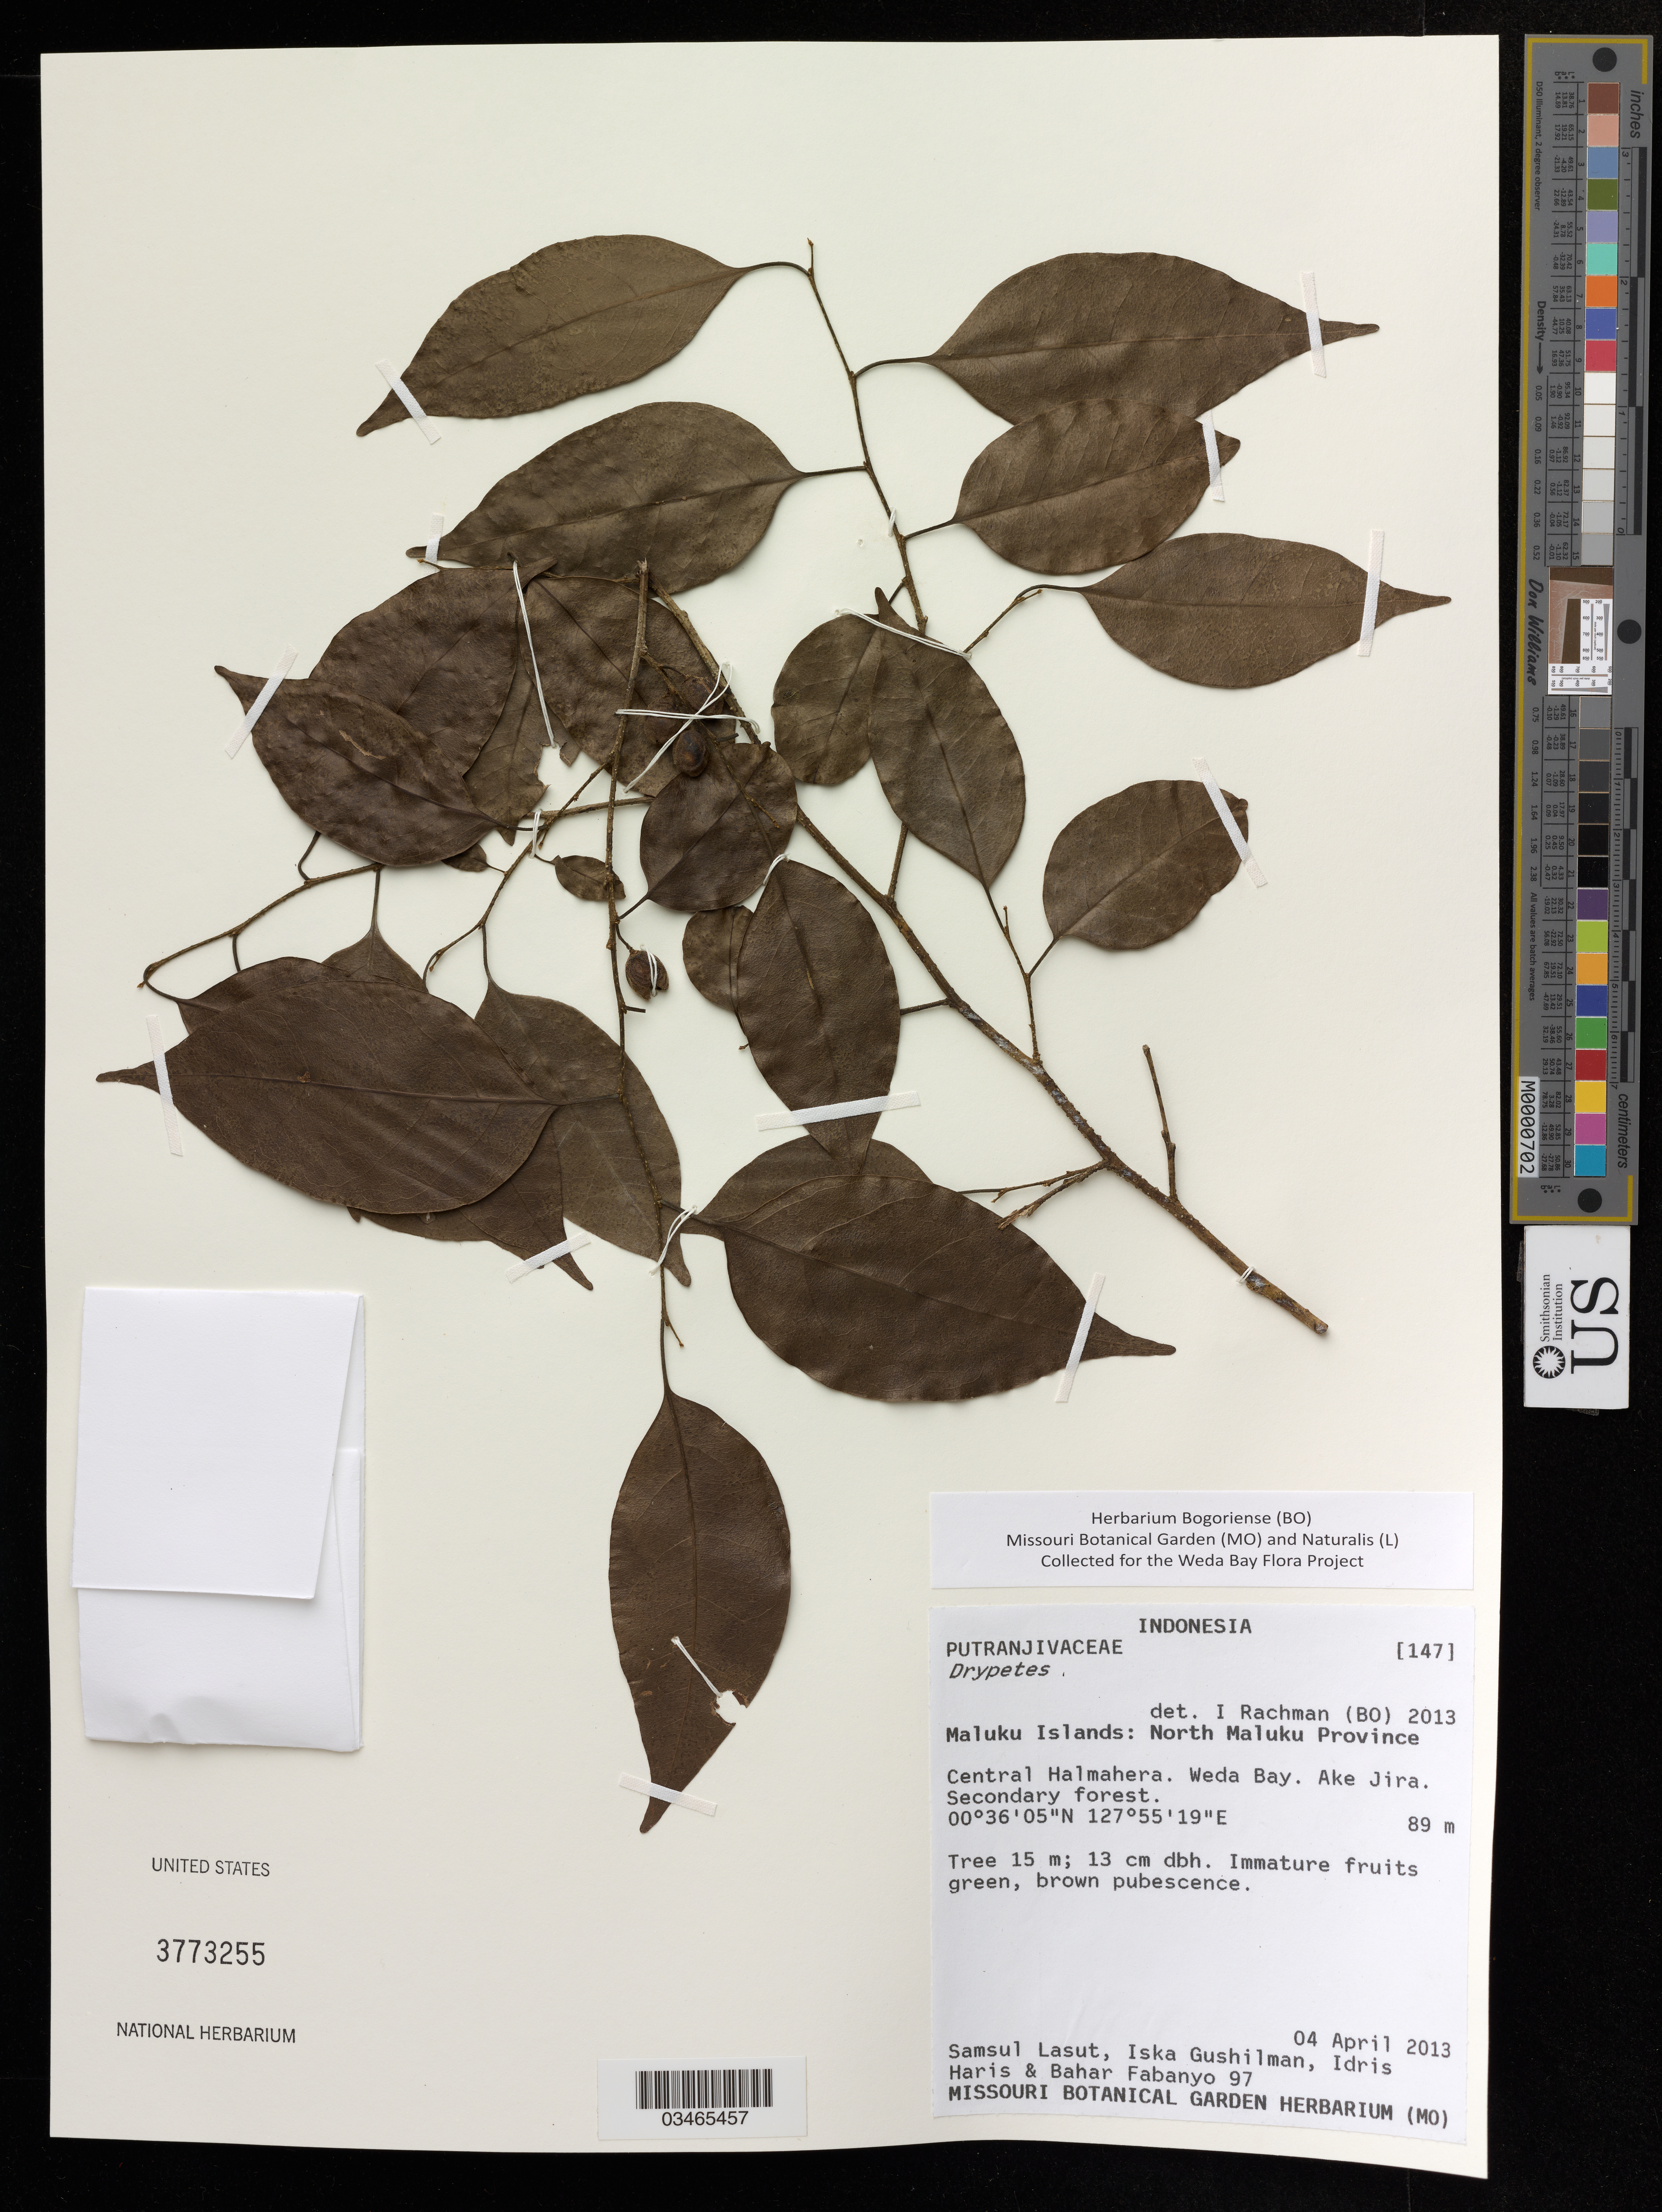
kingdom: Plantae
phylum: Tracheophyta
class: Magnoliopsida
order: Malpighiales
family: Putranjivaceae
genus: Drypetes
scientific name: Drypetes sp.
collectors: S. Lasut, I. Gushilman & I. Haris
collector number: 97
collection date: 2013-04-04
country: Indonesia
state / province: Maluku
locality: North Maluku Province. Central Halmahera. Weda Bay. Ake Jira.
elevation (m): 89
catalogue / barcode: US 3773255